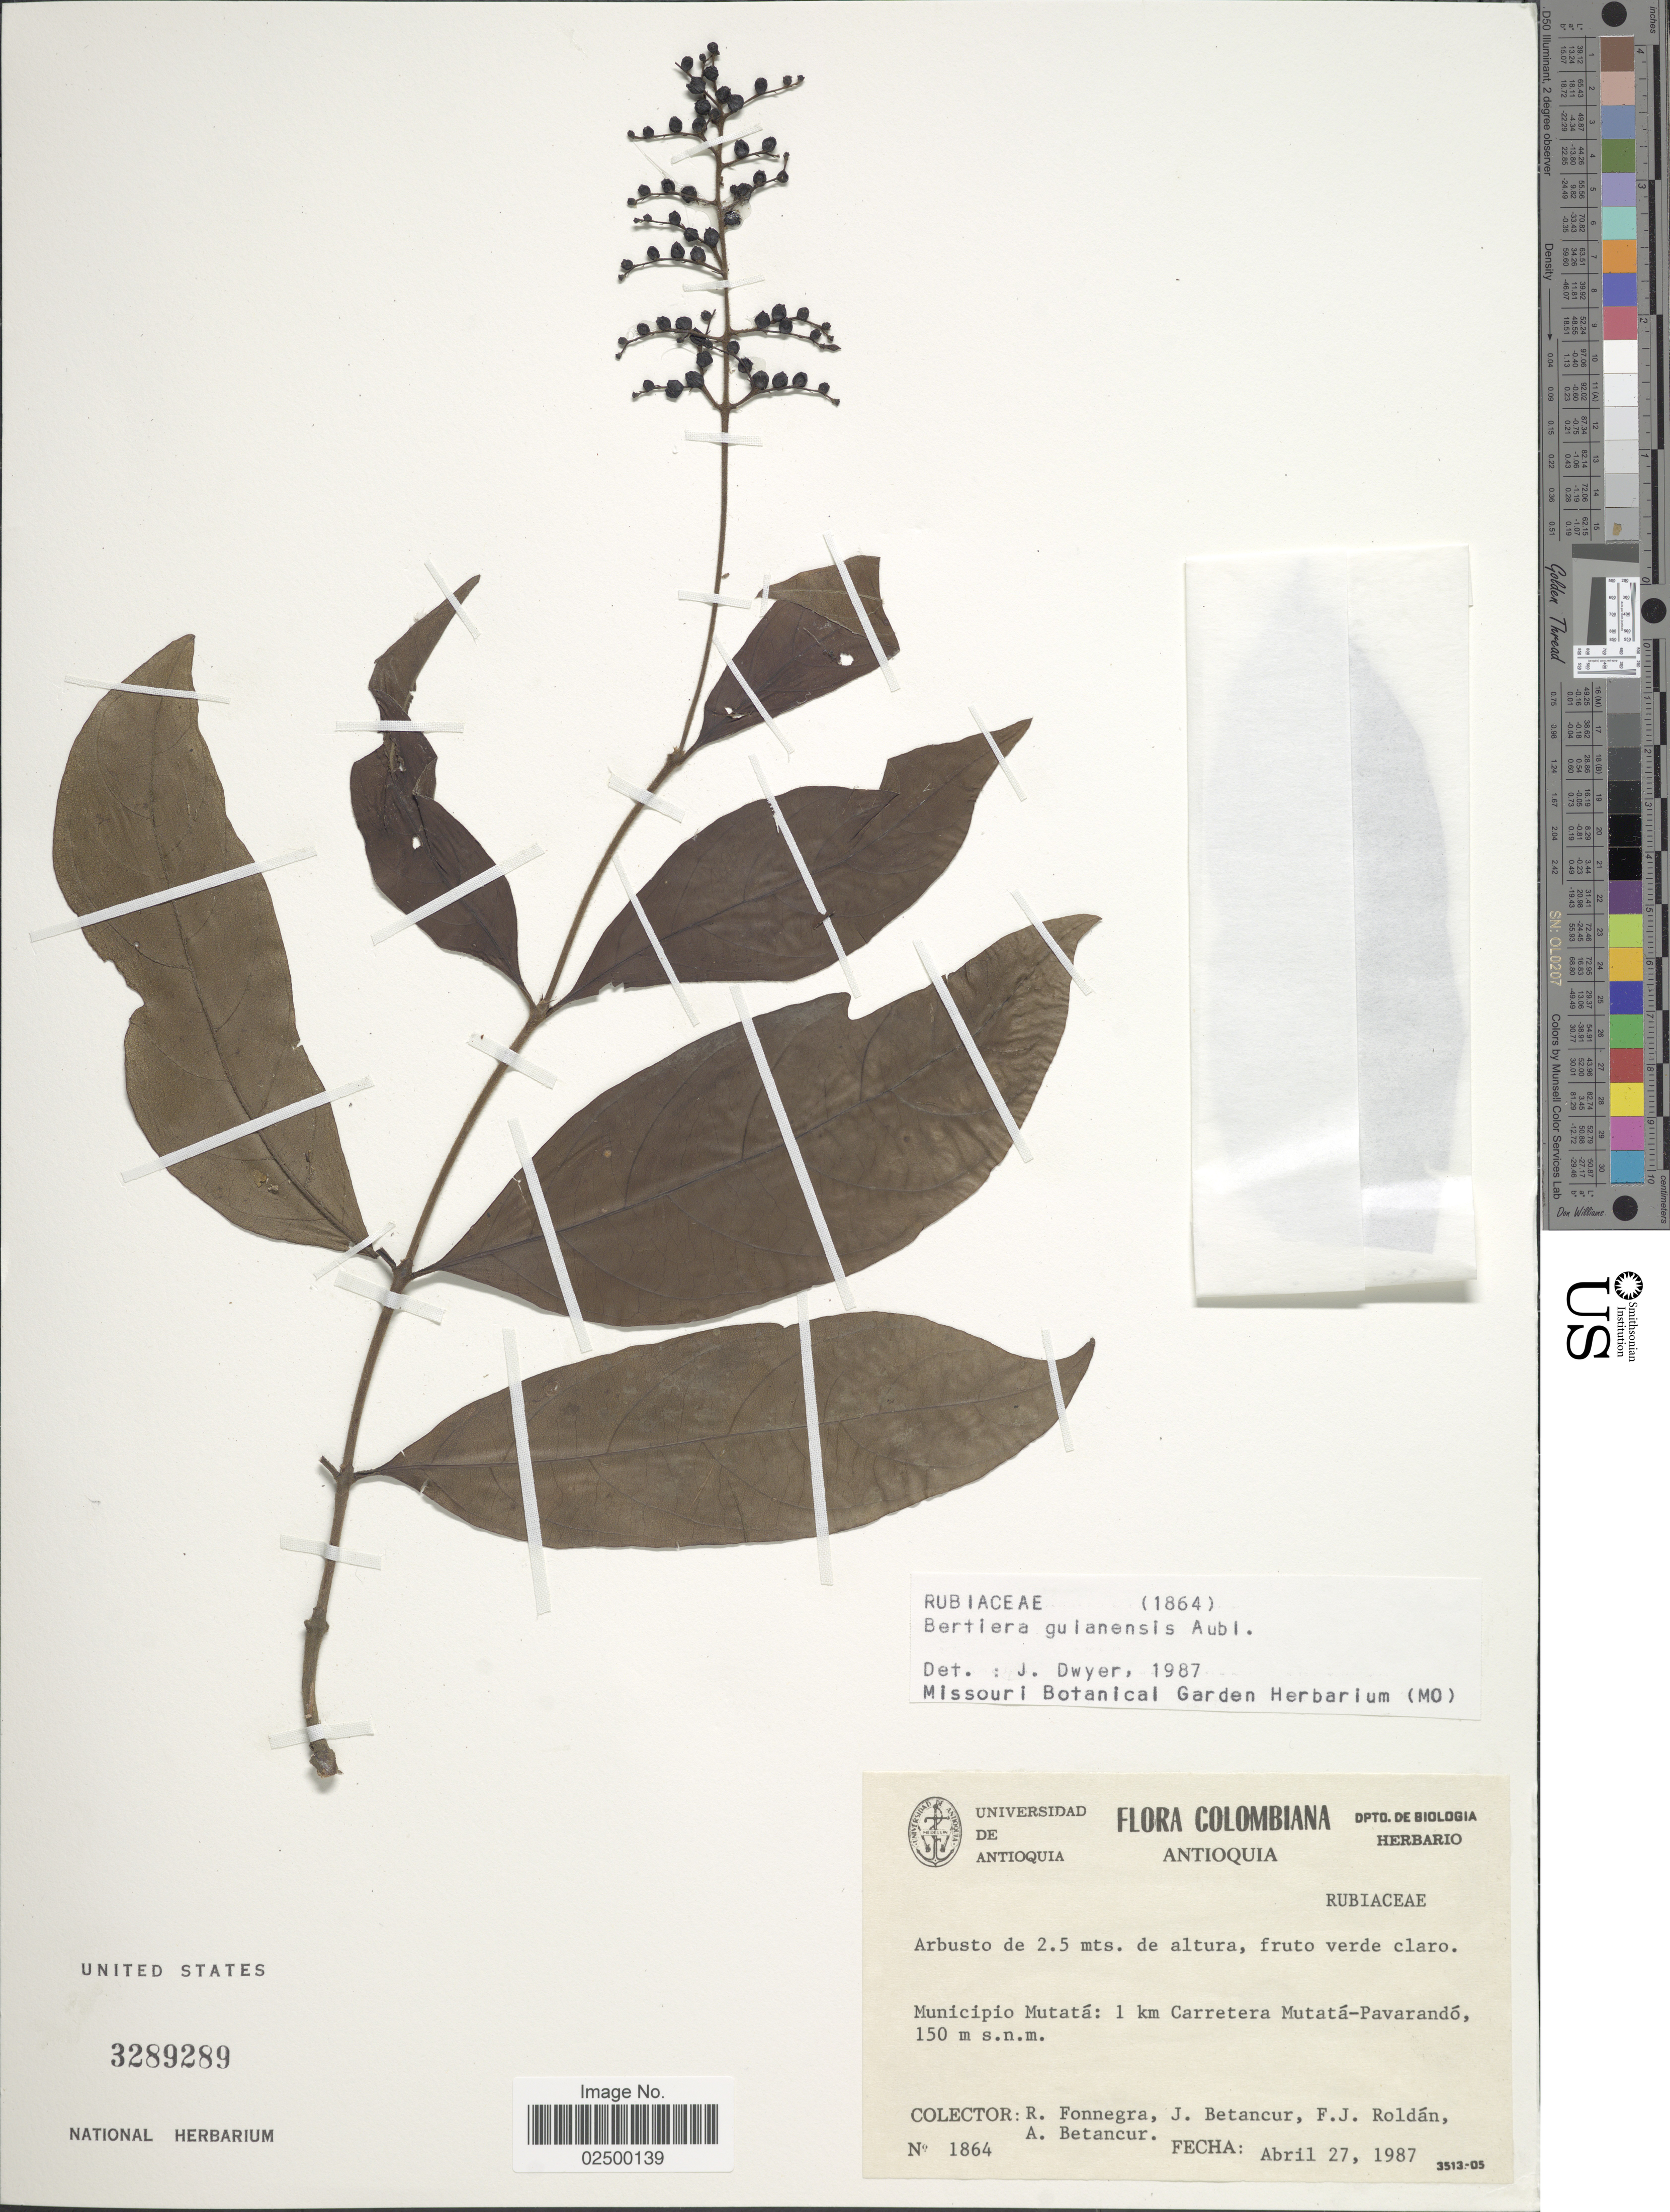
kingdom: Plantae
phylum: Tracheophyta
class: Magnoliopsida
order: Gentianales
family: Rubiaceae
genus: Bertiera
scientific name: Bertiera guianensis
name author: Aubl.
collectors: R. Fonnegra, J. Betancur, F. J. Roldán & A. Betancur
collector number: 1864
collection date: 1987-04-27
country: Colombia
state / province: Antioquia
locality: Municipio Mutata: 1 km Carretera Mutata-Pavarando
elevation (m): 150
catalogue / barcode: US 3289289